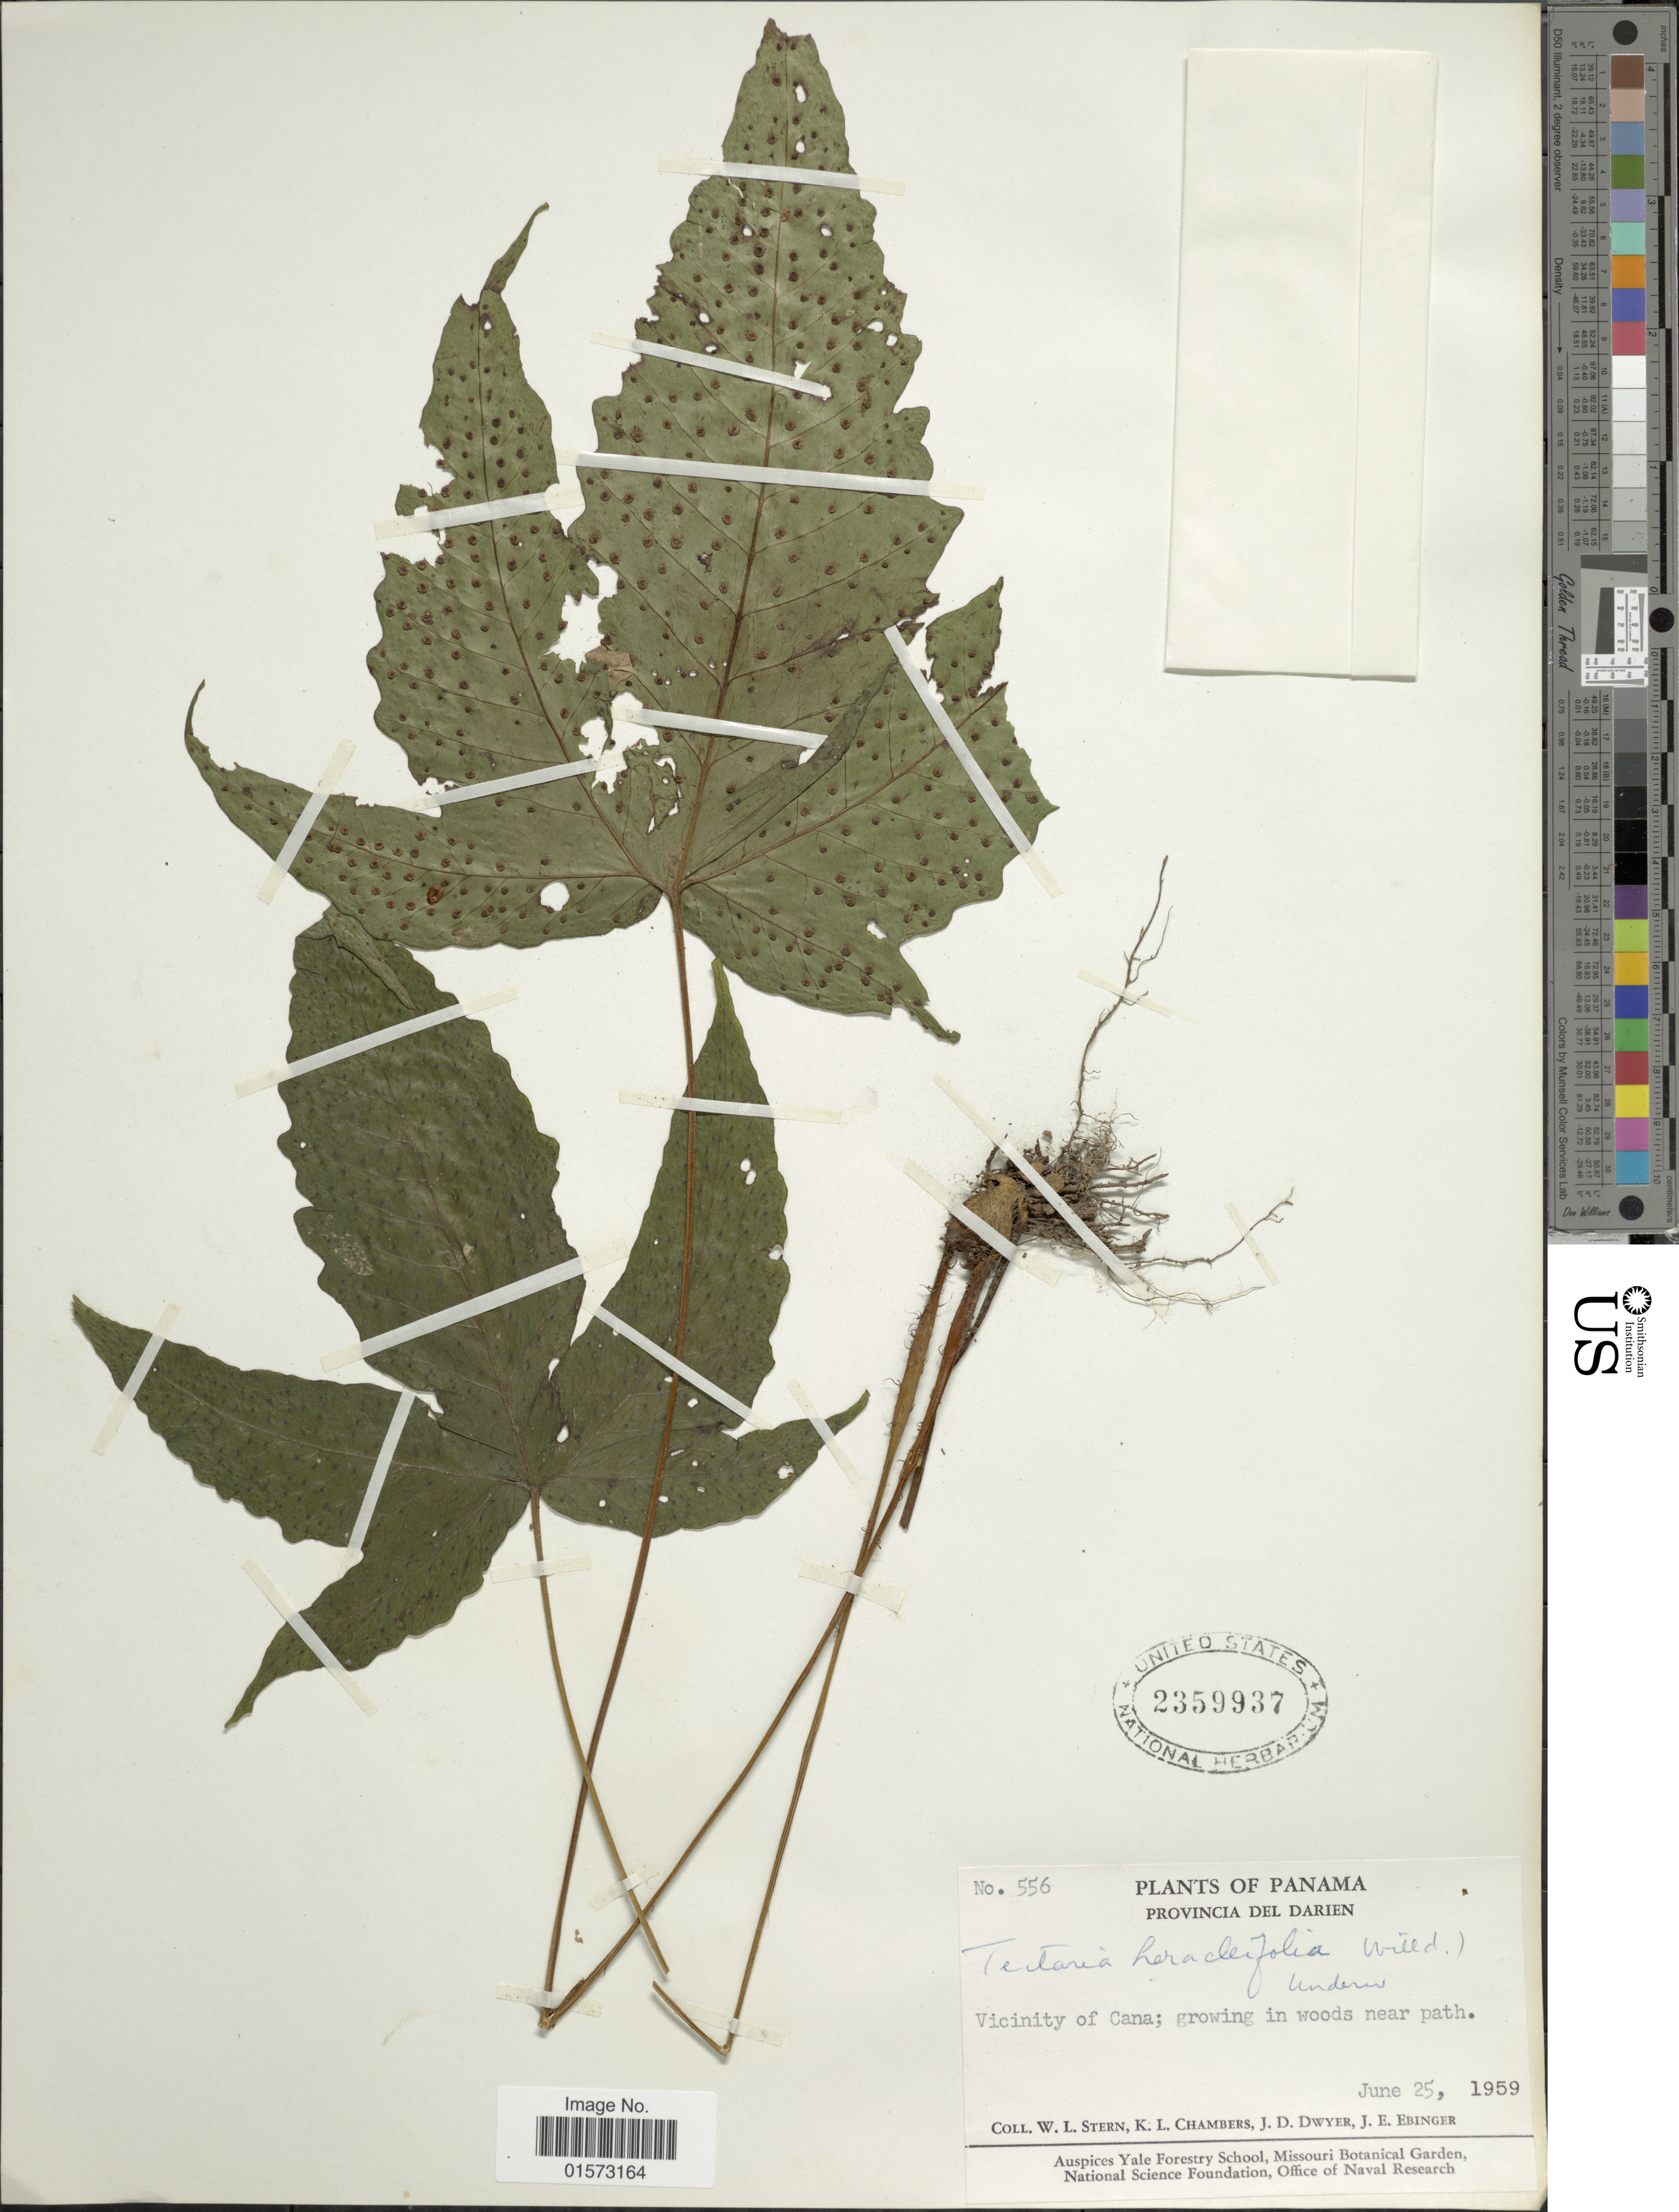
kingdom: Plantae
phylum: Tracheophyta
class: Polypodiopsida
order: Polypodiales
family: Tectariaceae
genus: Tectaria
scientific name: Tectaria heracleifolia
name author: (Willd.) Underw.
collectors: W. L. Stern, K. Chambers, J. D. Dwyer & J. Ebinger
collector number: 556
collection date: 1959-06-25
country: Panama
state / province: Darién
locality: Provincia Del Darien. Vicinity of Cana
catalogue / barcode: US 2359937